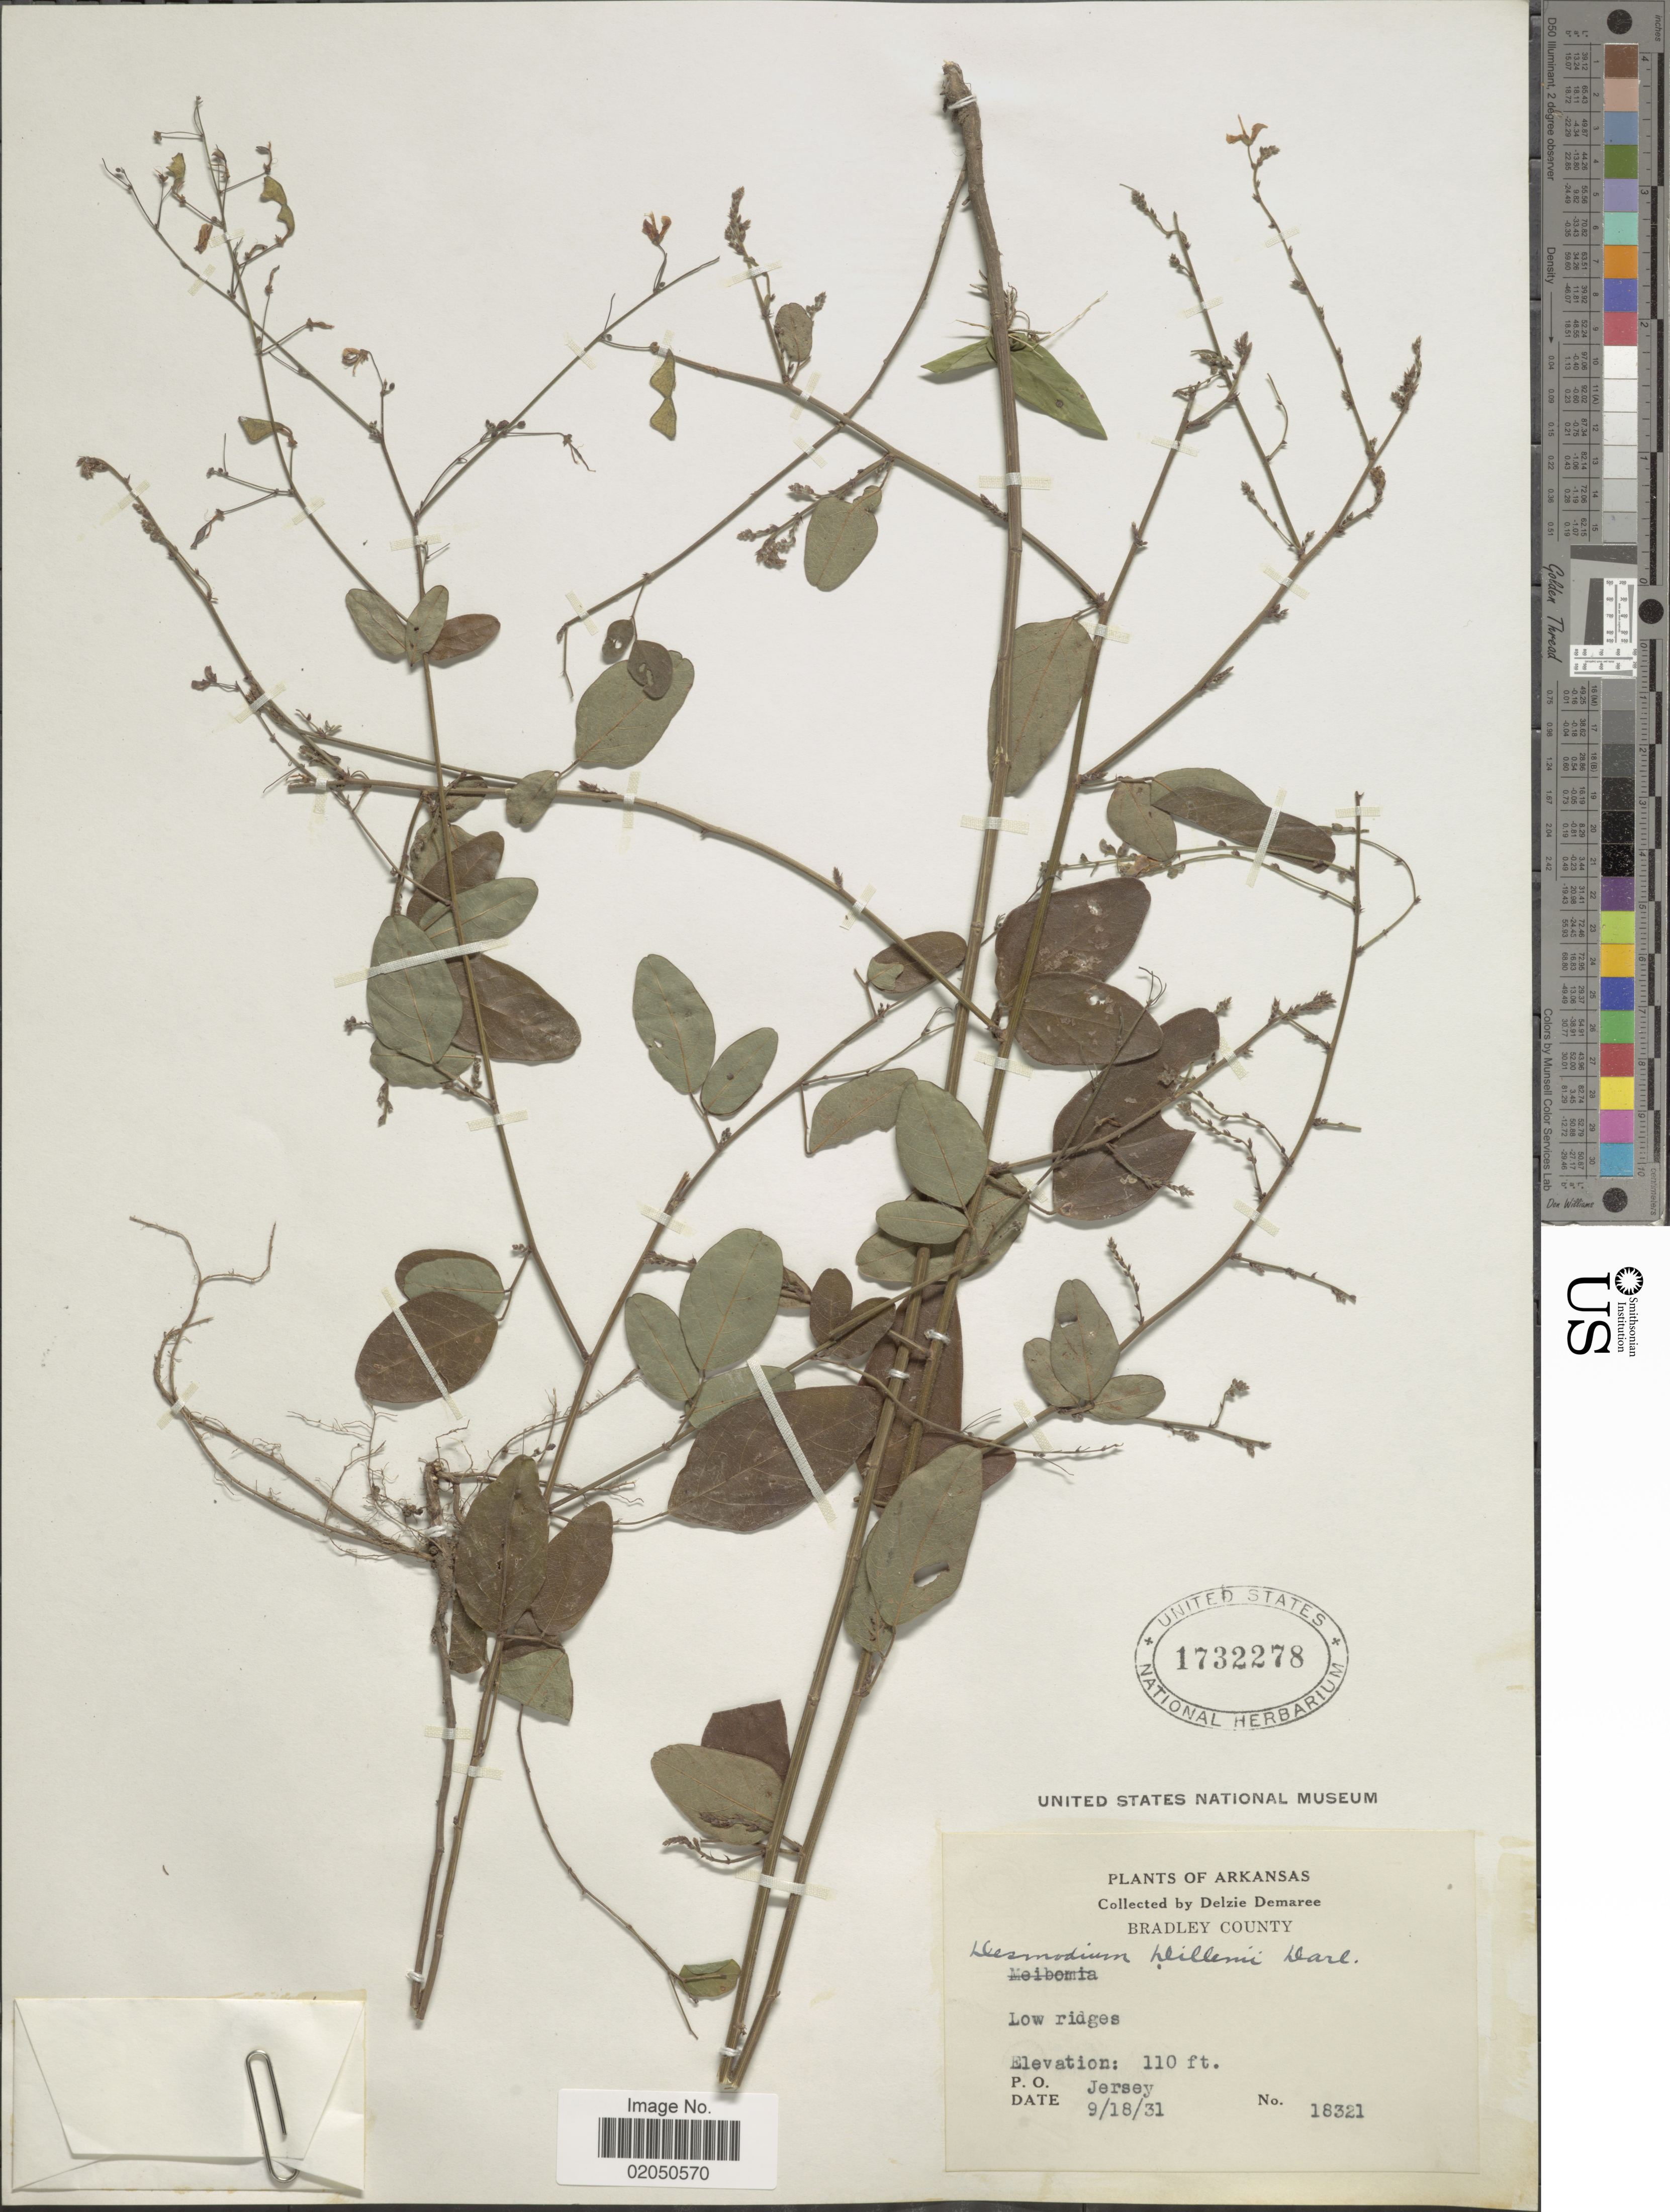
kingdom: Plantae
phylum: Tracheophyta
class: Magnoliopsida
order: Fabales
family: Fabaceae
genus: Desmodium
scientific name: Desmodium glabellum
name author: (Michx.) DC.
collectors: D. Demaree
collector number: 18321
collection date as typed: Transcribed d/m/y: 18/9/31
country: United States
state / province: Arkansas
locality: Bradley County, Jersey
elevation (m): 34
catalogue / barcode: US 173278